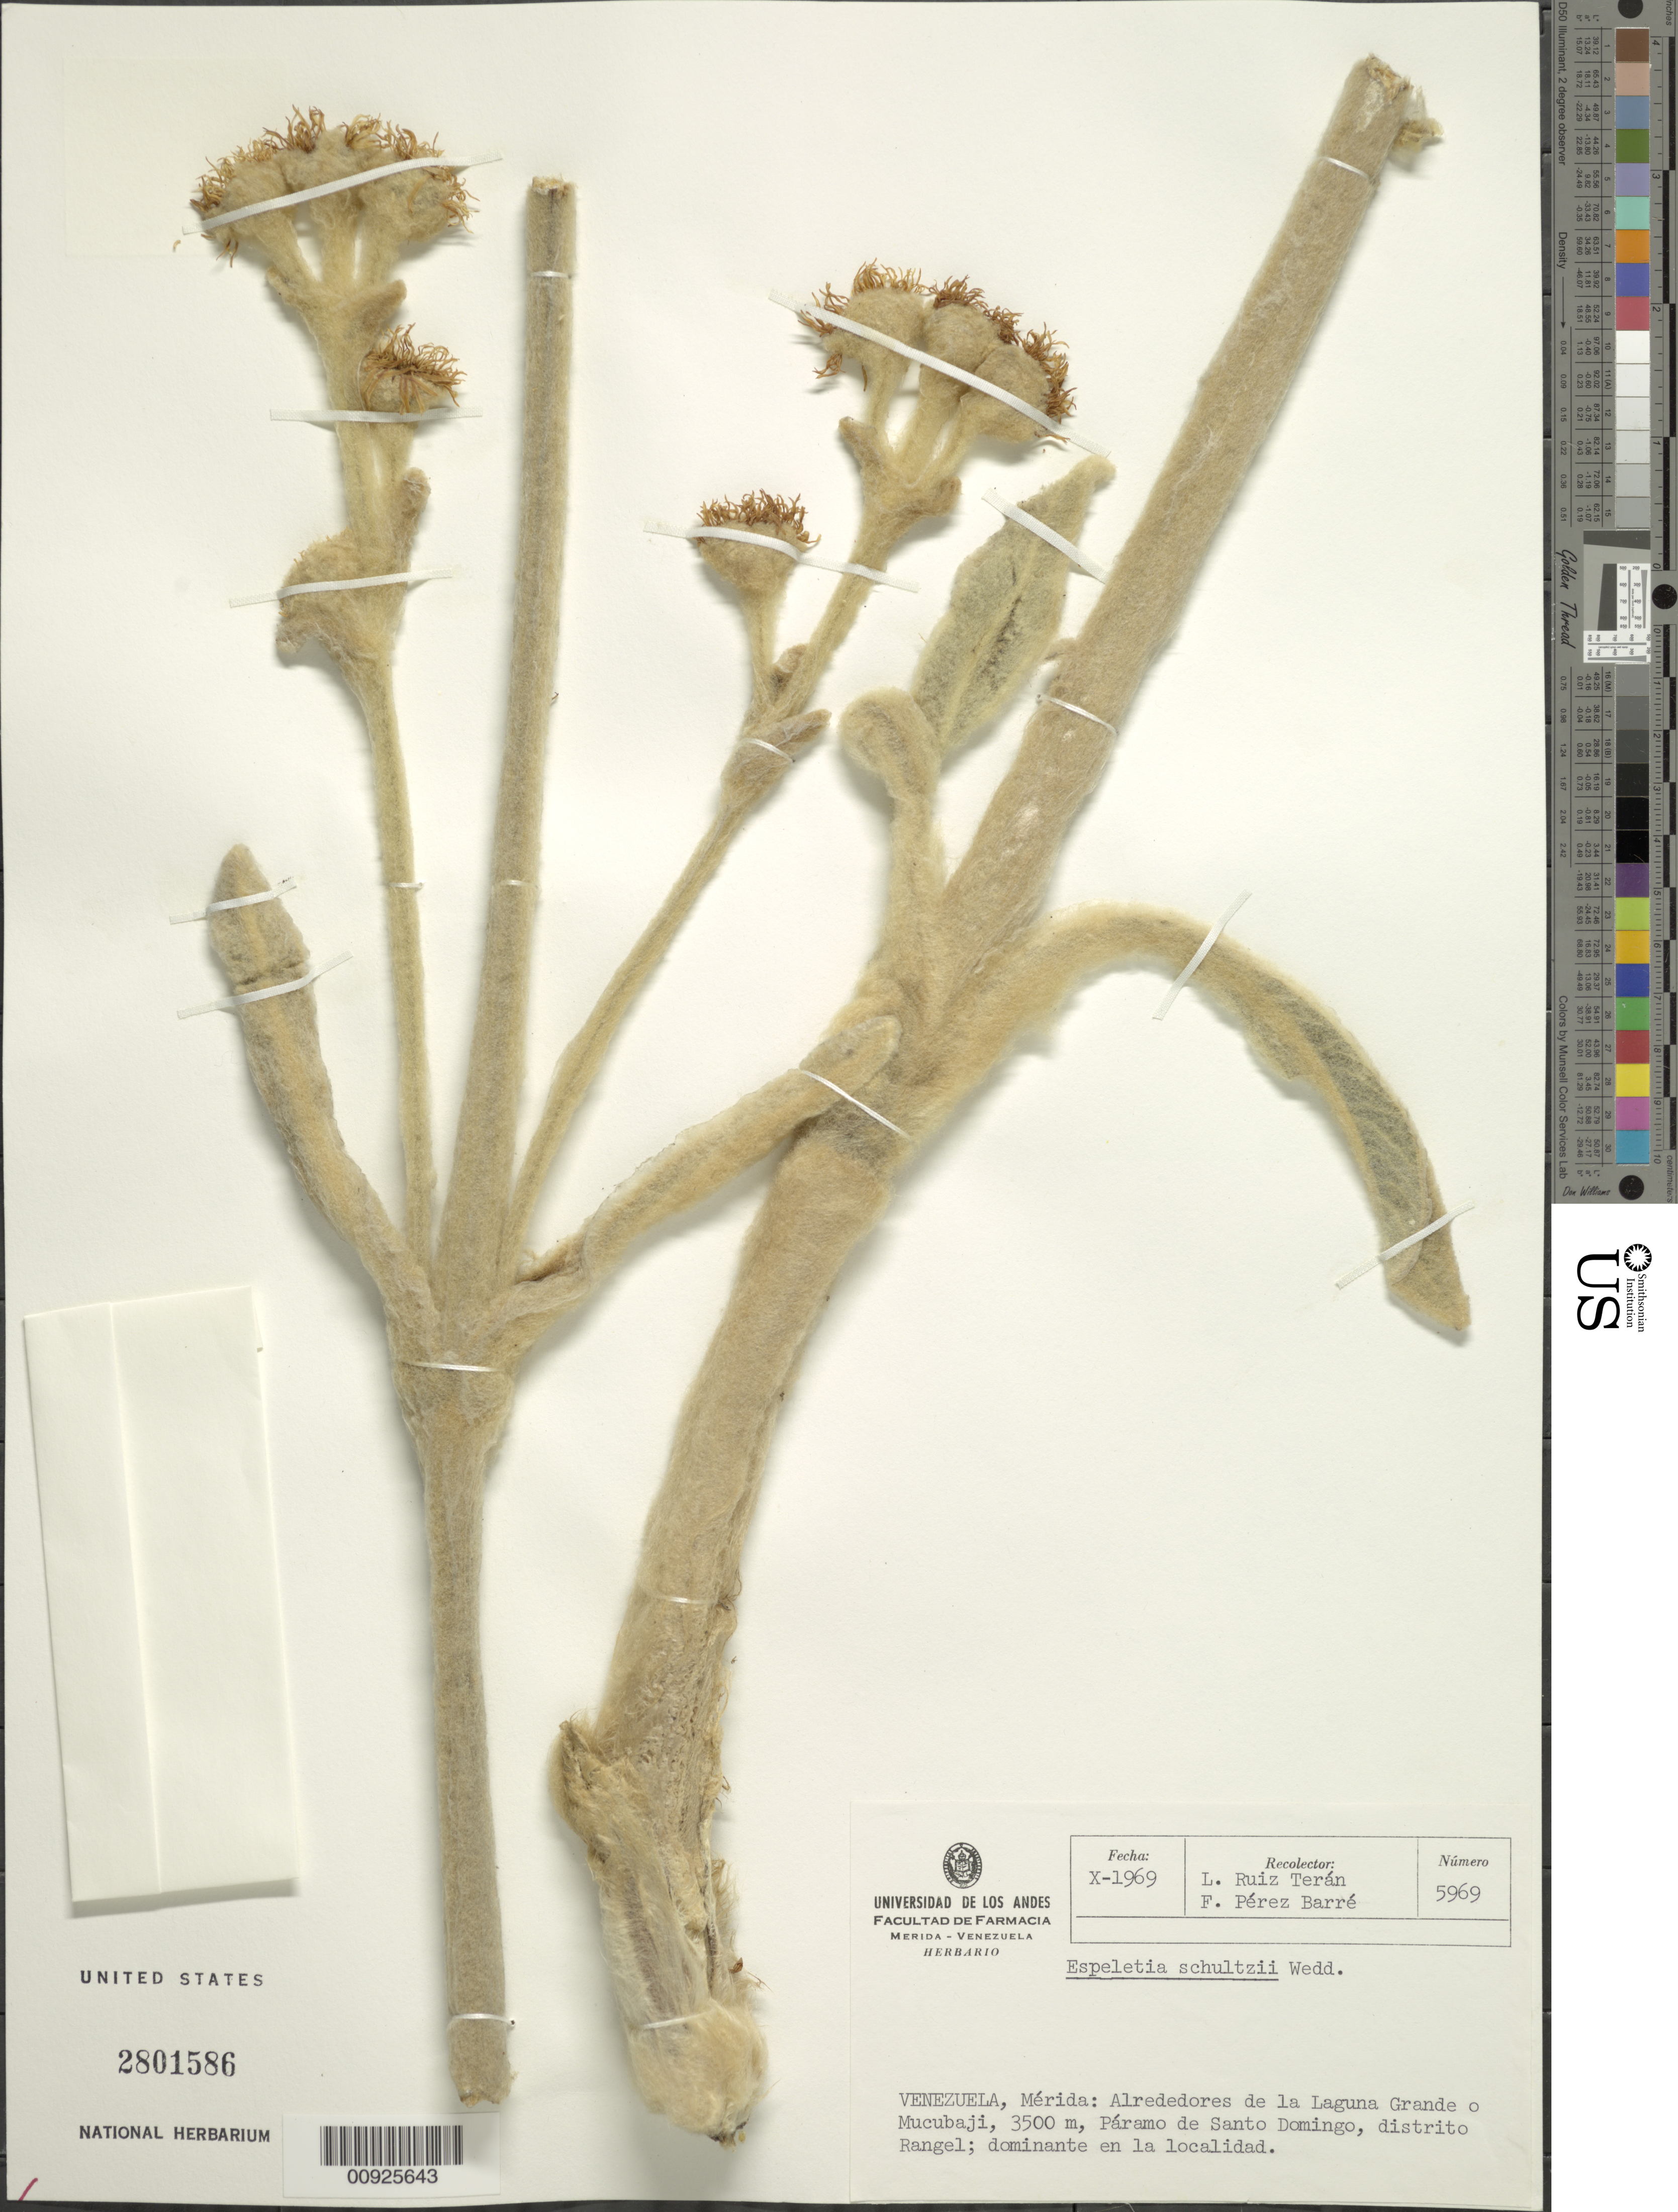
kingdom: Plantae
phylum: Tracheophyta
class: Magnoliopsida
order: Asterales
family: Asteraceae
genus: Espeletia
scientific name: Espeletia schultzii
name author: Wedd.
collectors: L. E. Ruíz-Terán & F. Perez Barré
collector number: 5969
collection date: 1969-10-01/1969-10-31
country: Venezuela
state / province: Mérida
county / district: Rangel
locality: Páramo de Santo Domingo. Alrededores de la Laguna Grande o Mucubají, Páramo de Santo Domingo.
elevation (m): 3500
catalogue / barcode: US 2801586